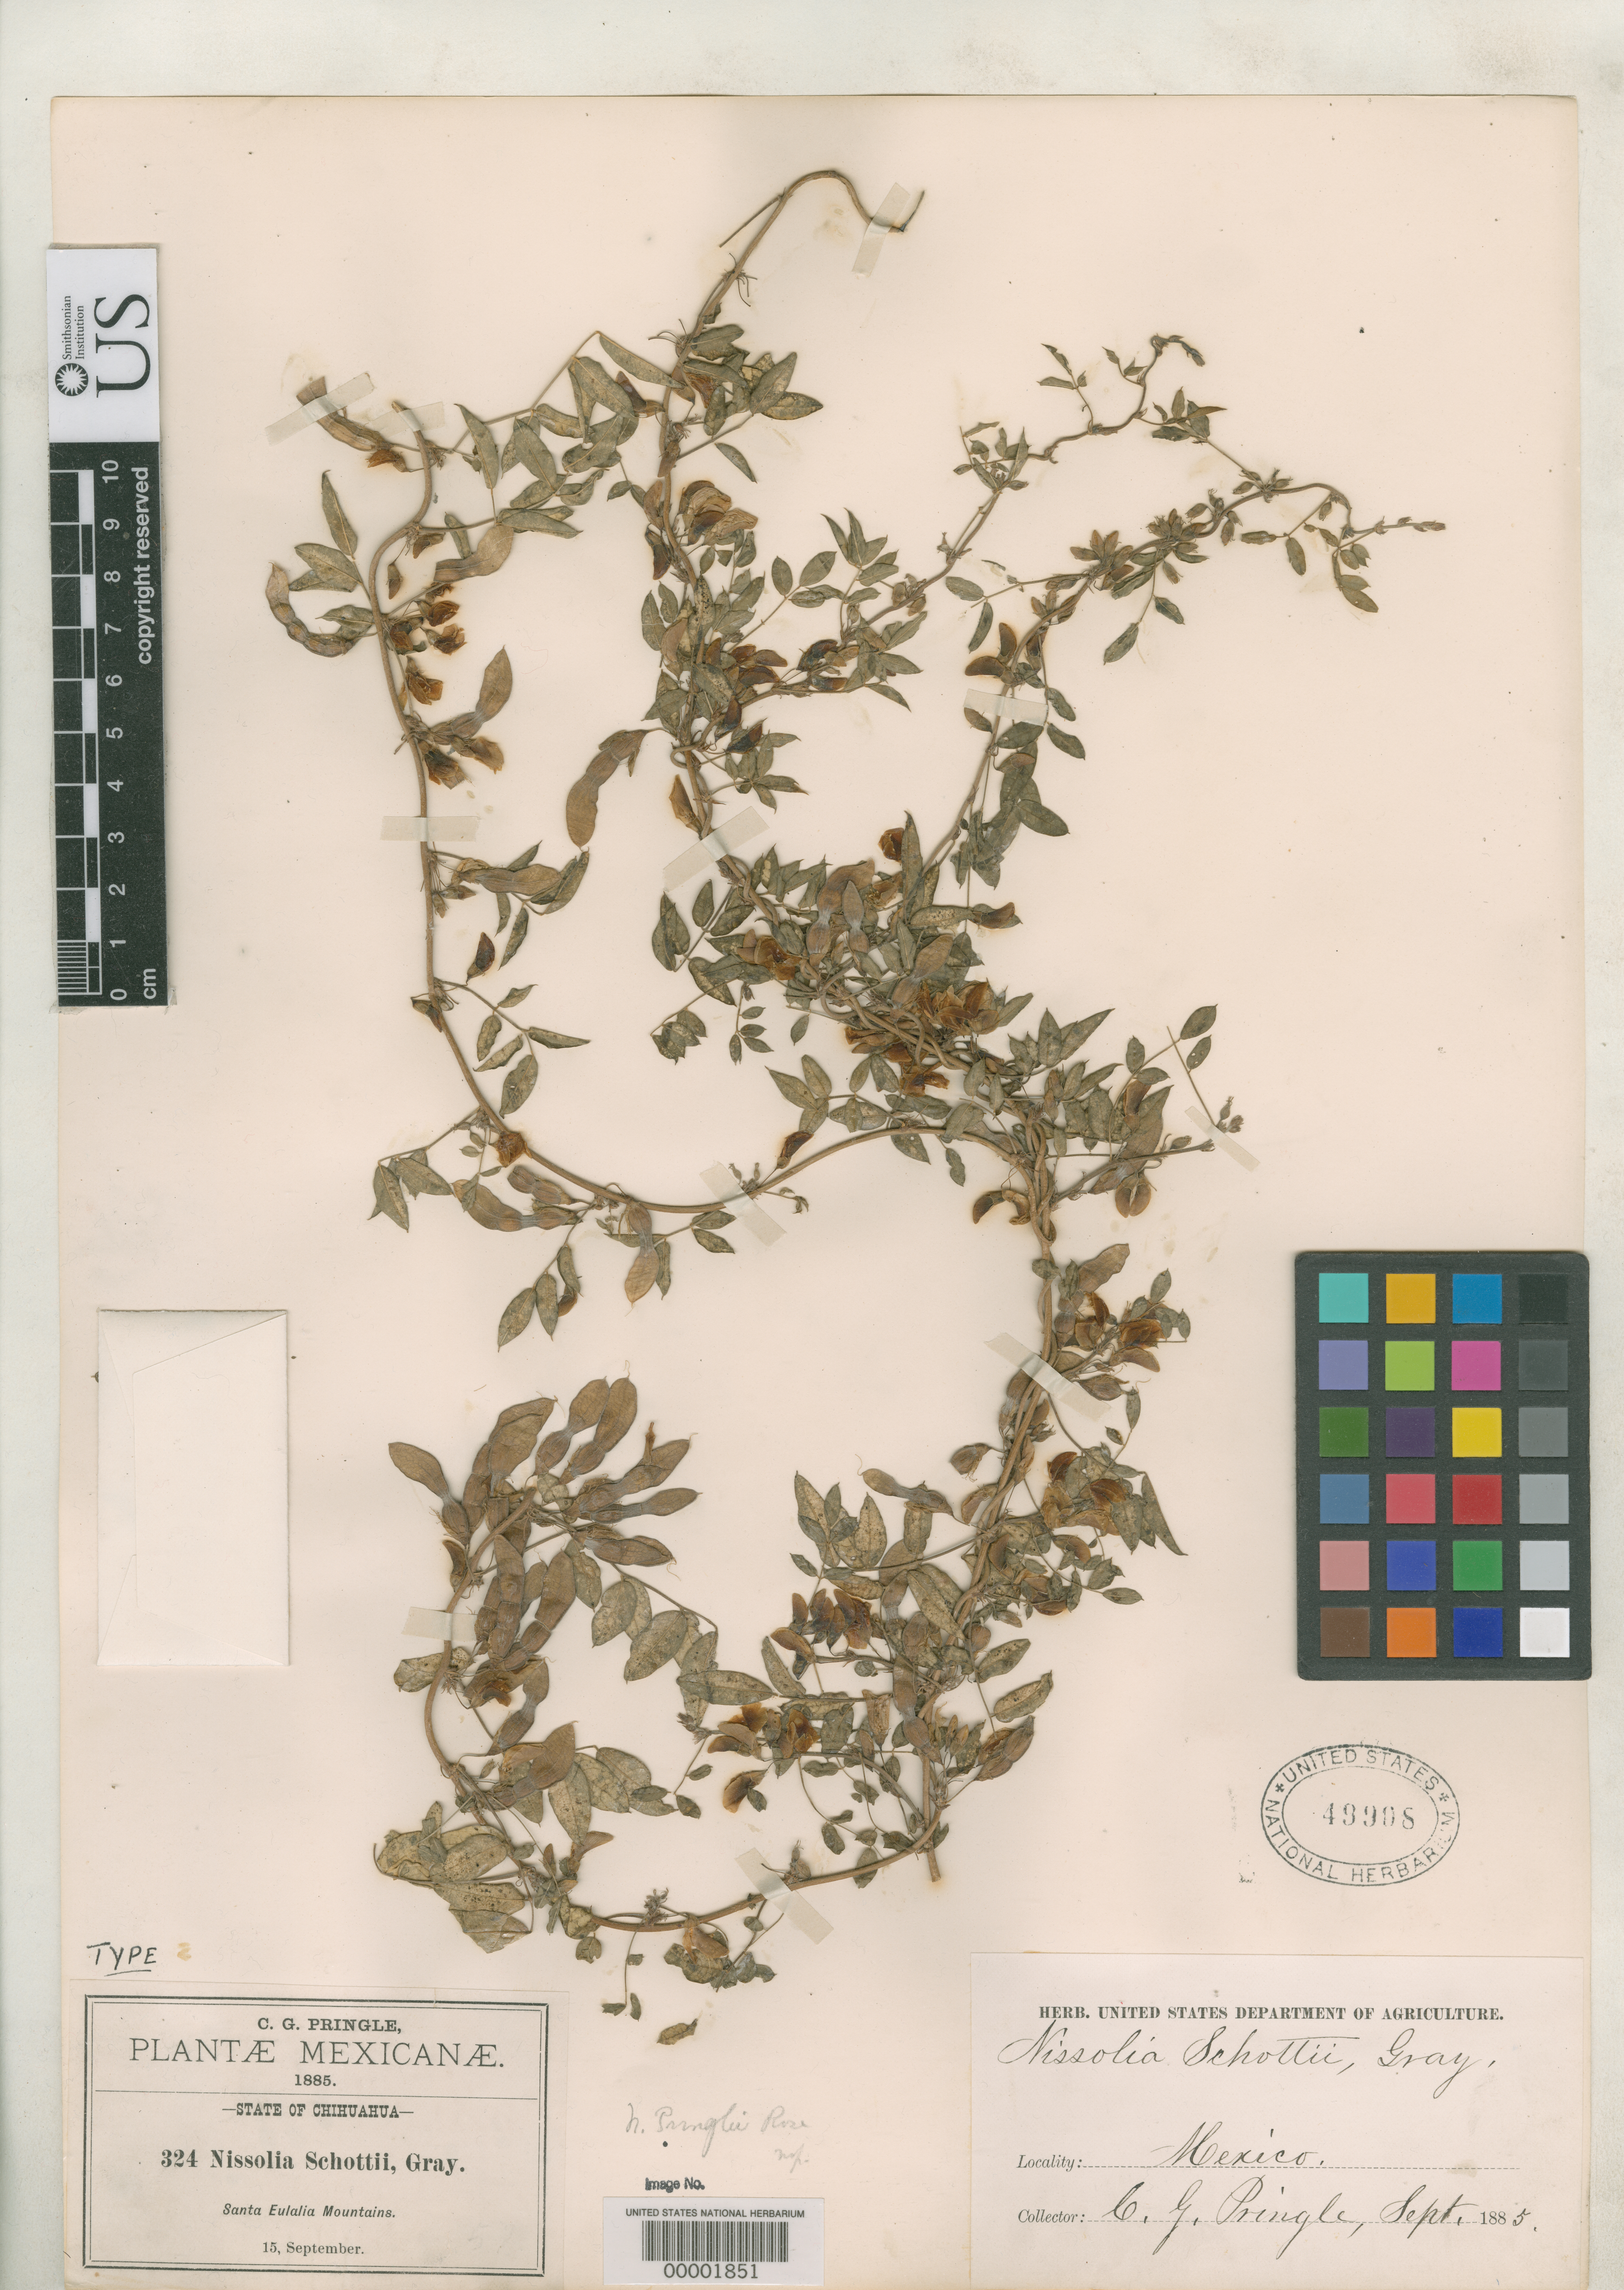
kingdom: Plantae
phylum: Tracheophyta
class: Magnoliopsida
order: Fabales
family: Fabaceae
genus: Nissolia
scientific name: Nissolia pringlei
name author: Rose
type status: Holotype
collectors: C. G. Pringle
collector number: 324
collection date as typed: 15 Sep 1885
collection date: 1885-09-15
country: Mexico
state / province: Chihuahua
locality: Santa Eulalia.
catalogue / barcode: US 49908